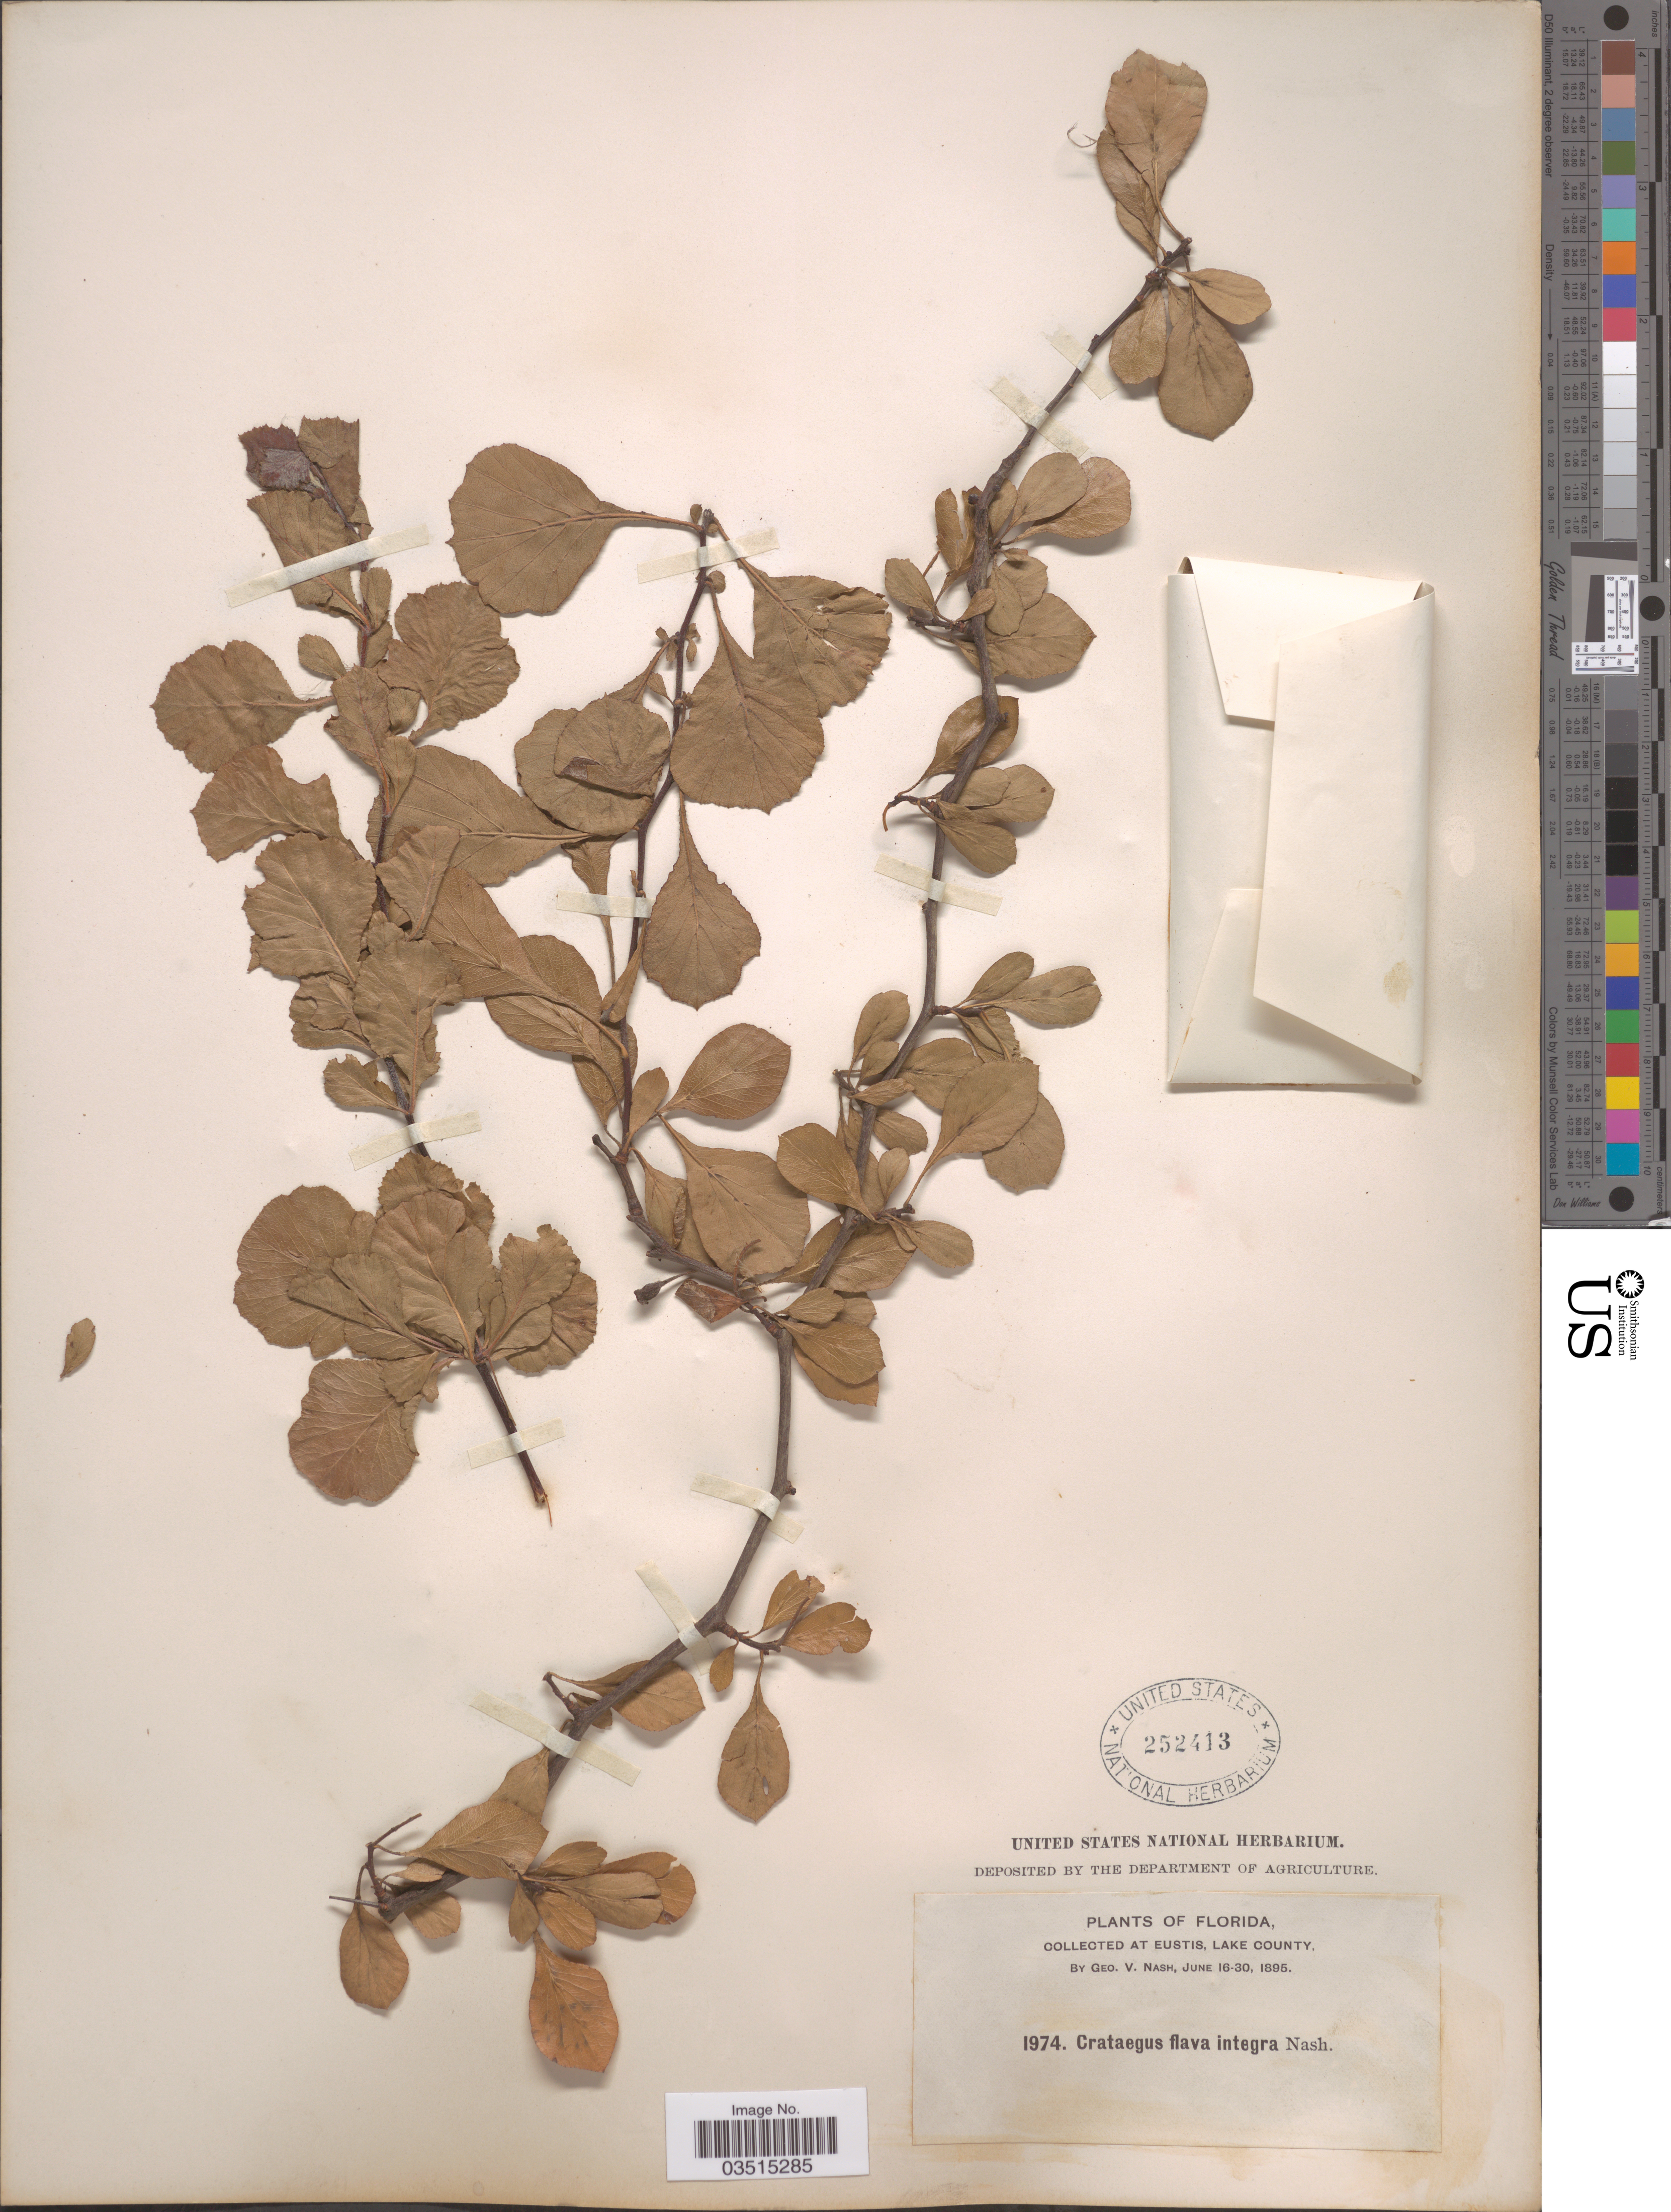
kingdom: Plantae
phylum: Tracheophyta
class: Magnoliopsida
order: Rosales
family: Rosaceae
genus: Crataegus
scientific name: Crataegus lassa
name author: Beadle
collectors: G. V. Nash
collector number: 1974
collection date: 1895-06-16/1895-06-30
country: United States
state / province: Florida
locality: Eustis, Lake County.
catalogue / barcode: US 252413